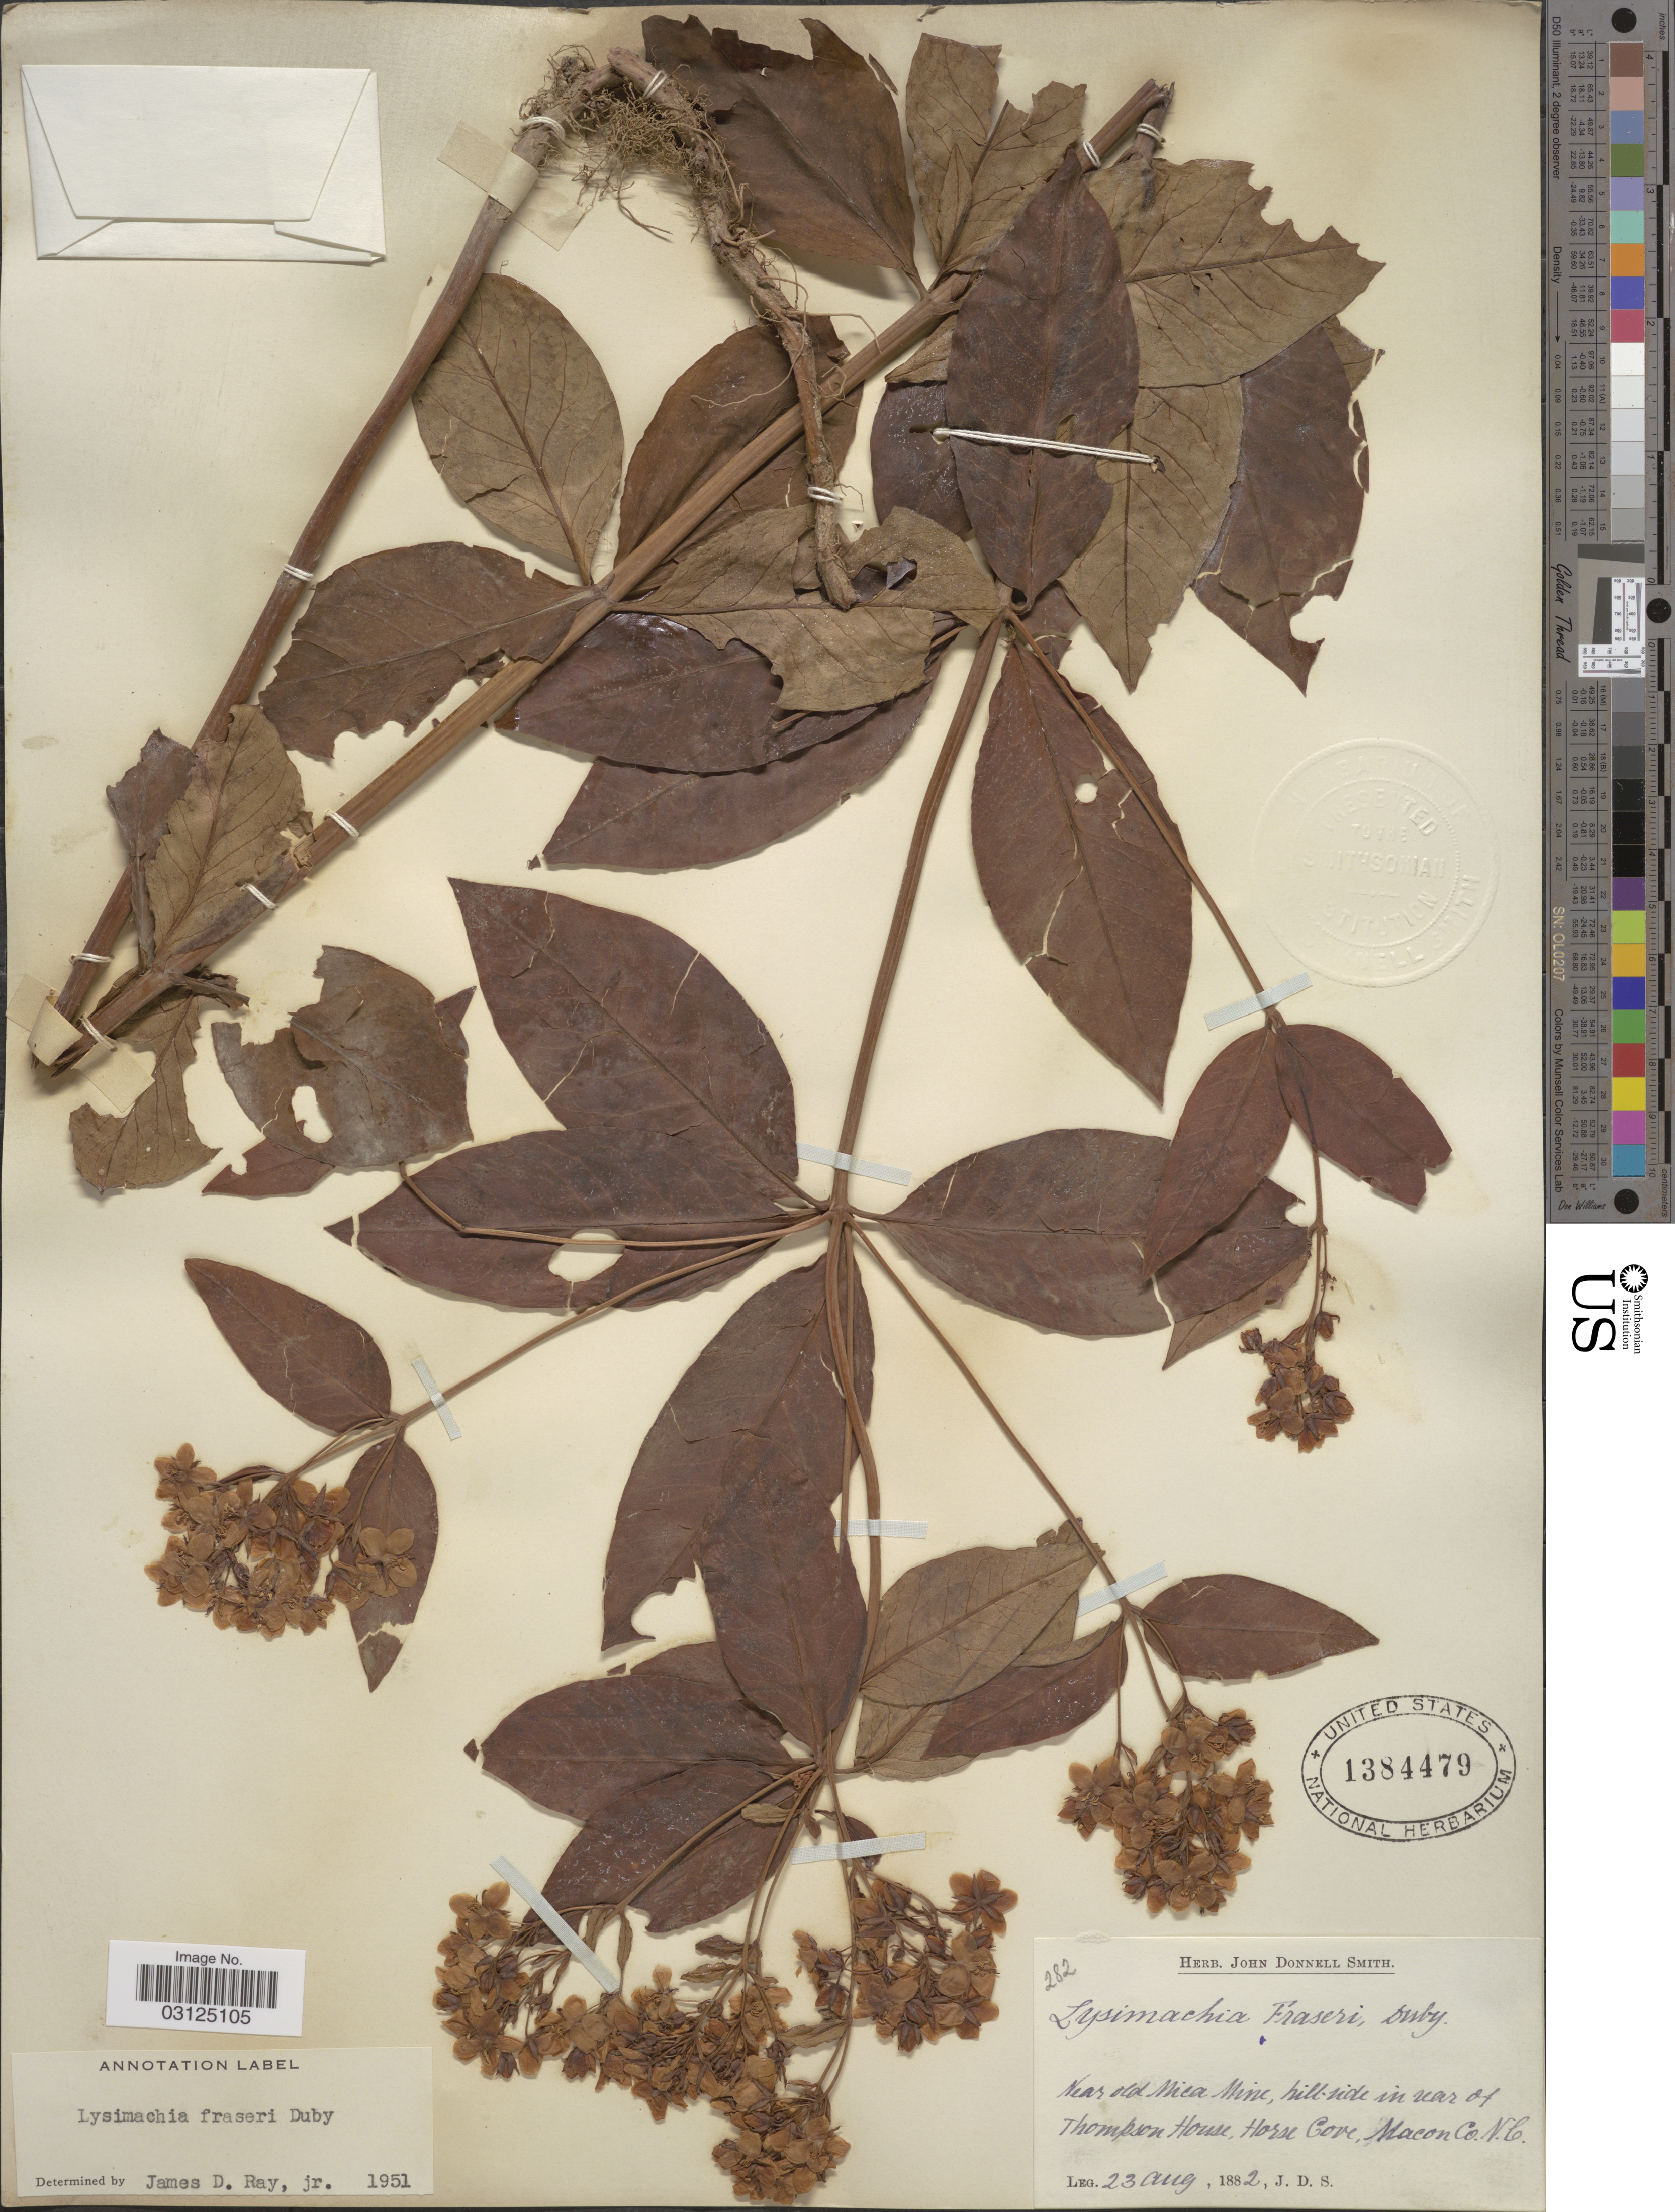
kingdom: Plantae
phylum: Tracheophyta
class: Magnoliopsida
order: Ericales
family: Primulaceae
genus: Lysimachia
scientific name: Lysimachia fraseri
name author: Duby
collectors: J. Donnell Smith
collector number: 282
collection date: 1882-08-23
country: United States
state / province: North Carolina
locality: Near old Mica Mine, hill-side in near of Thompson House, Horn Cove, Macon Co.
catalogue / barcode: US 1384479